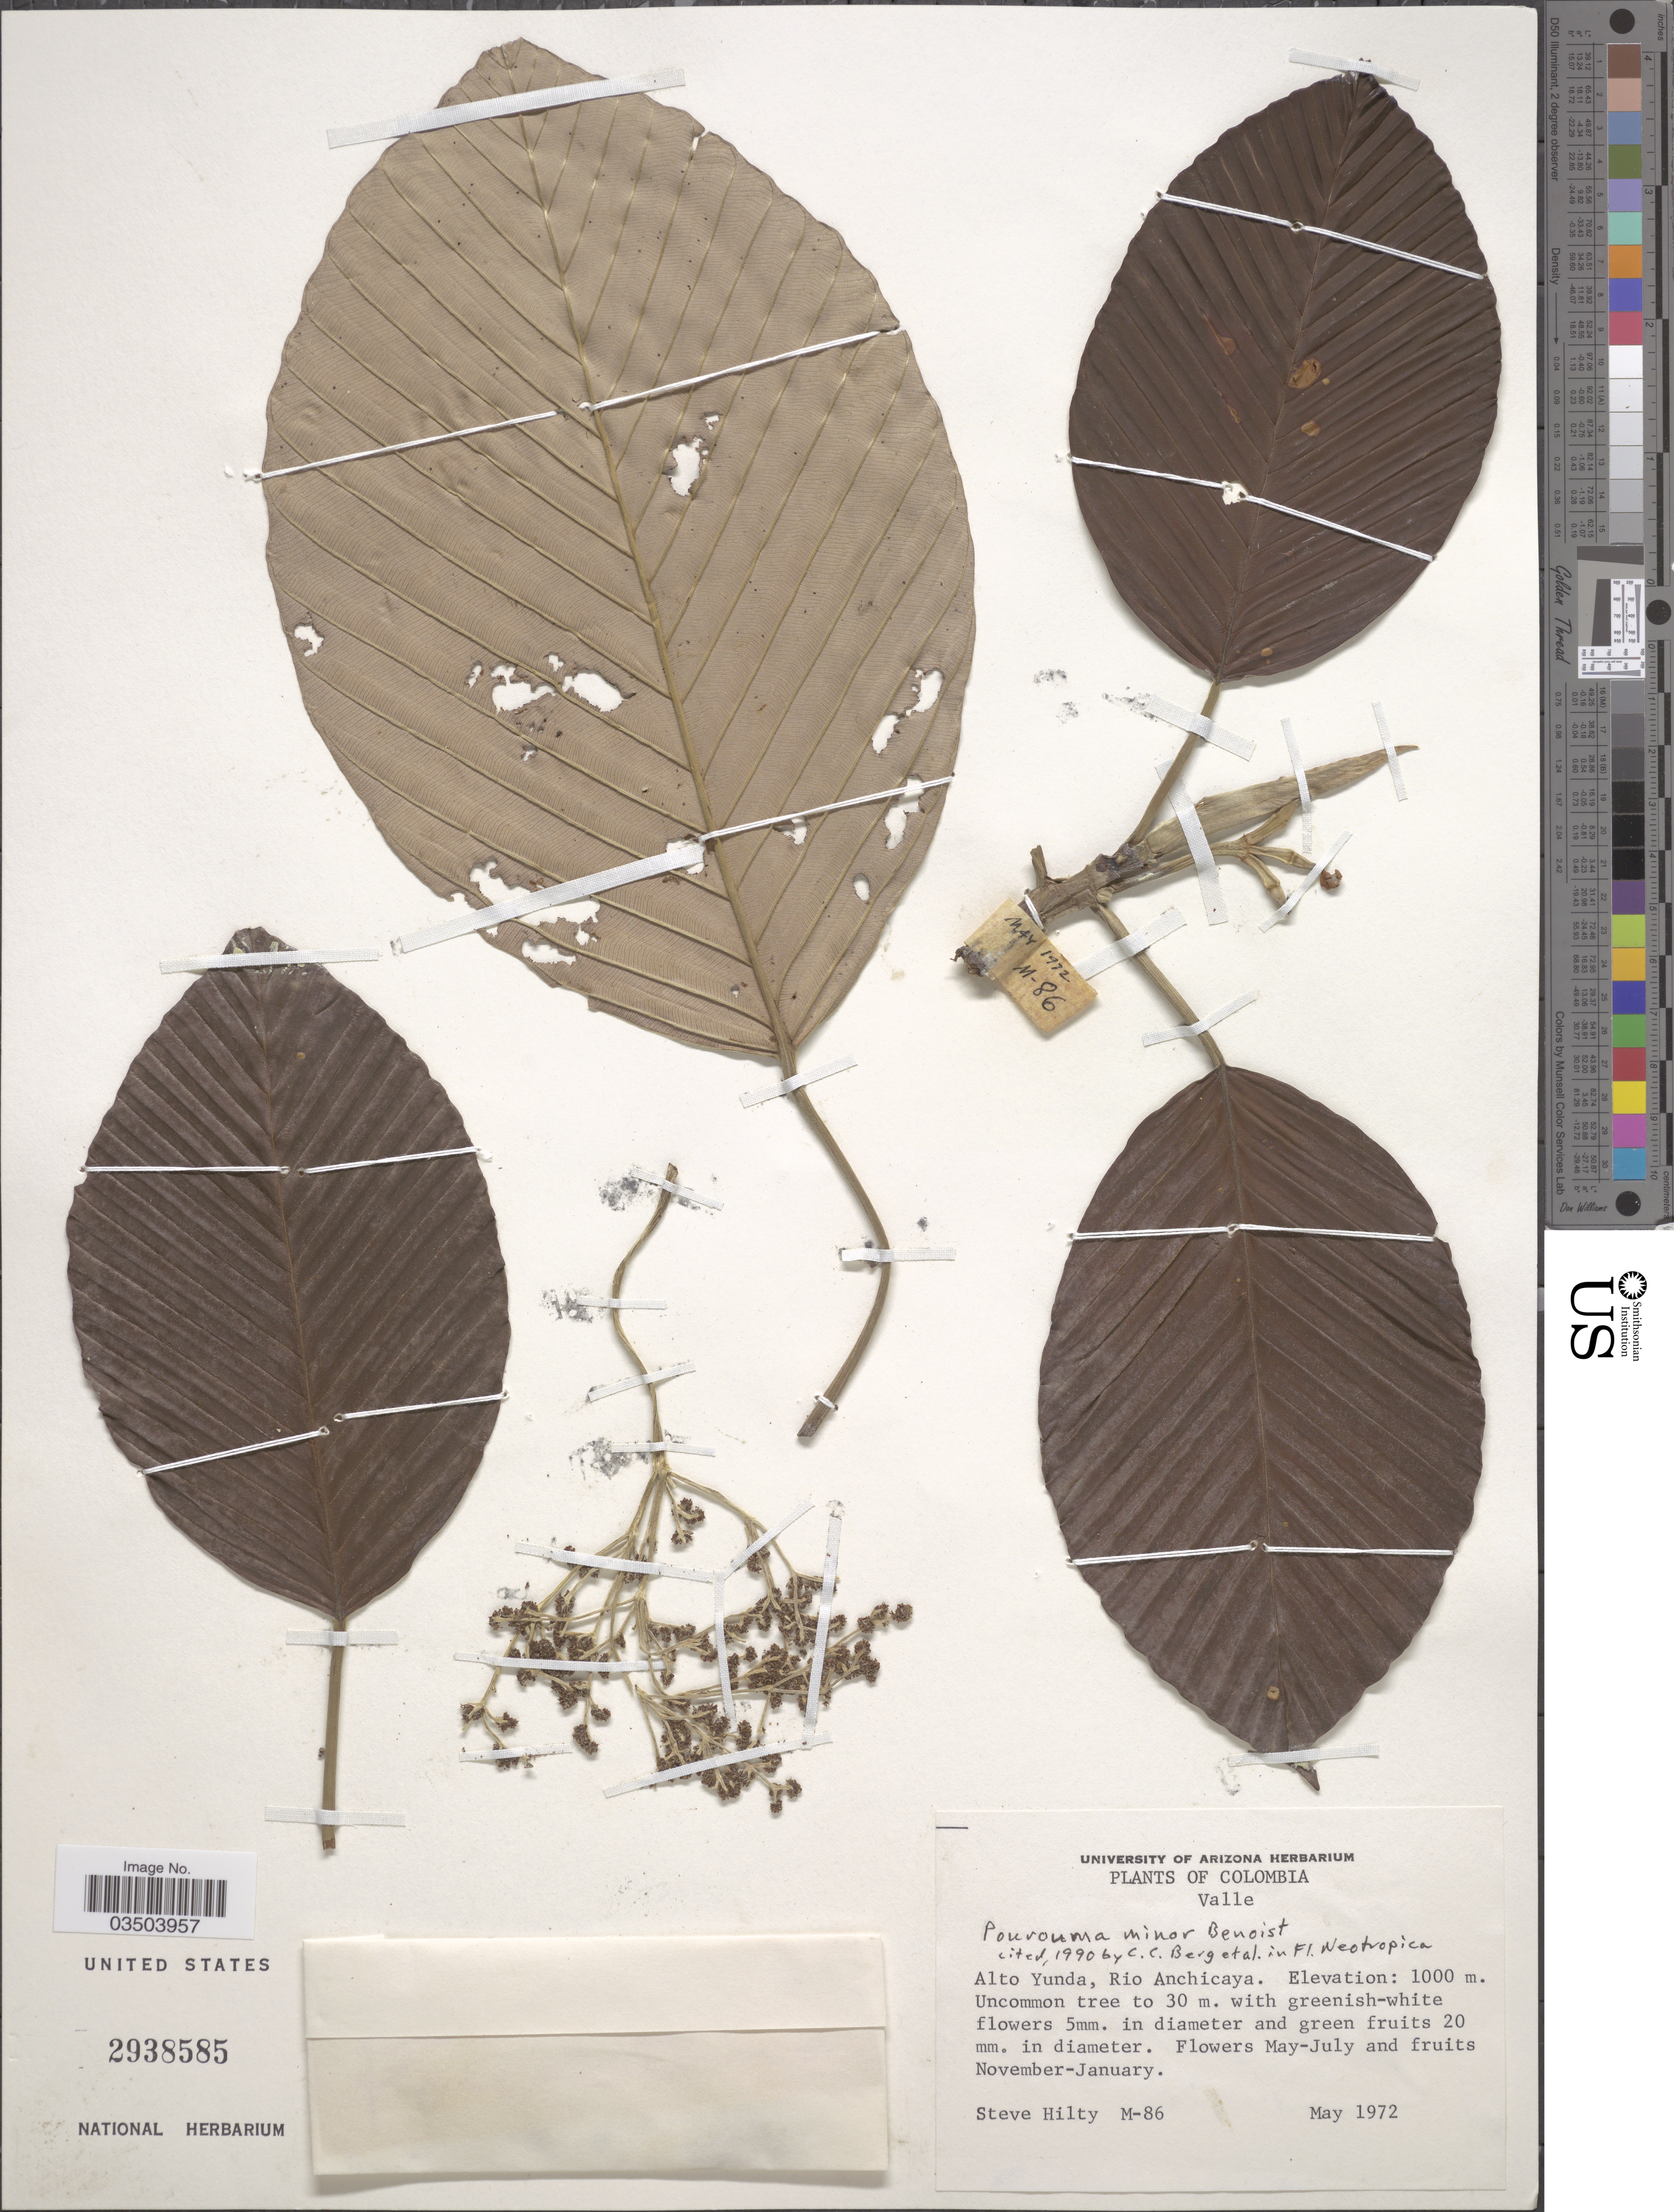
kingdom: Plantae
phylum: Tracheophyta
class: Magnoliopsida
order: Rosales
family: Urticaceae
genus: Pourouma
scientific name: Pourouma minor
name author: Benoist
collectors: S. Hilty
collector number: M-86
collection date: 1972-05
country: Colombia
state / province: Valle del Cauca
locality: Valle. Alto Yunda, Rio Anchicaya.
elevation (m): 1000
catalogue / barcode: US 2938585